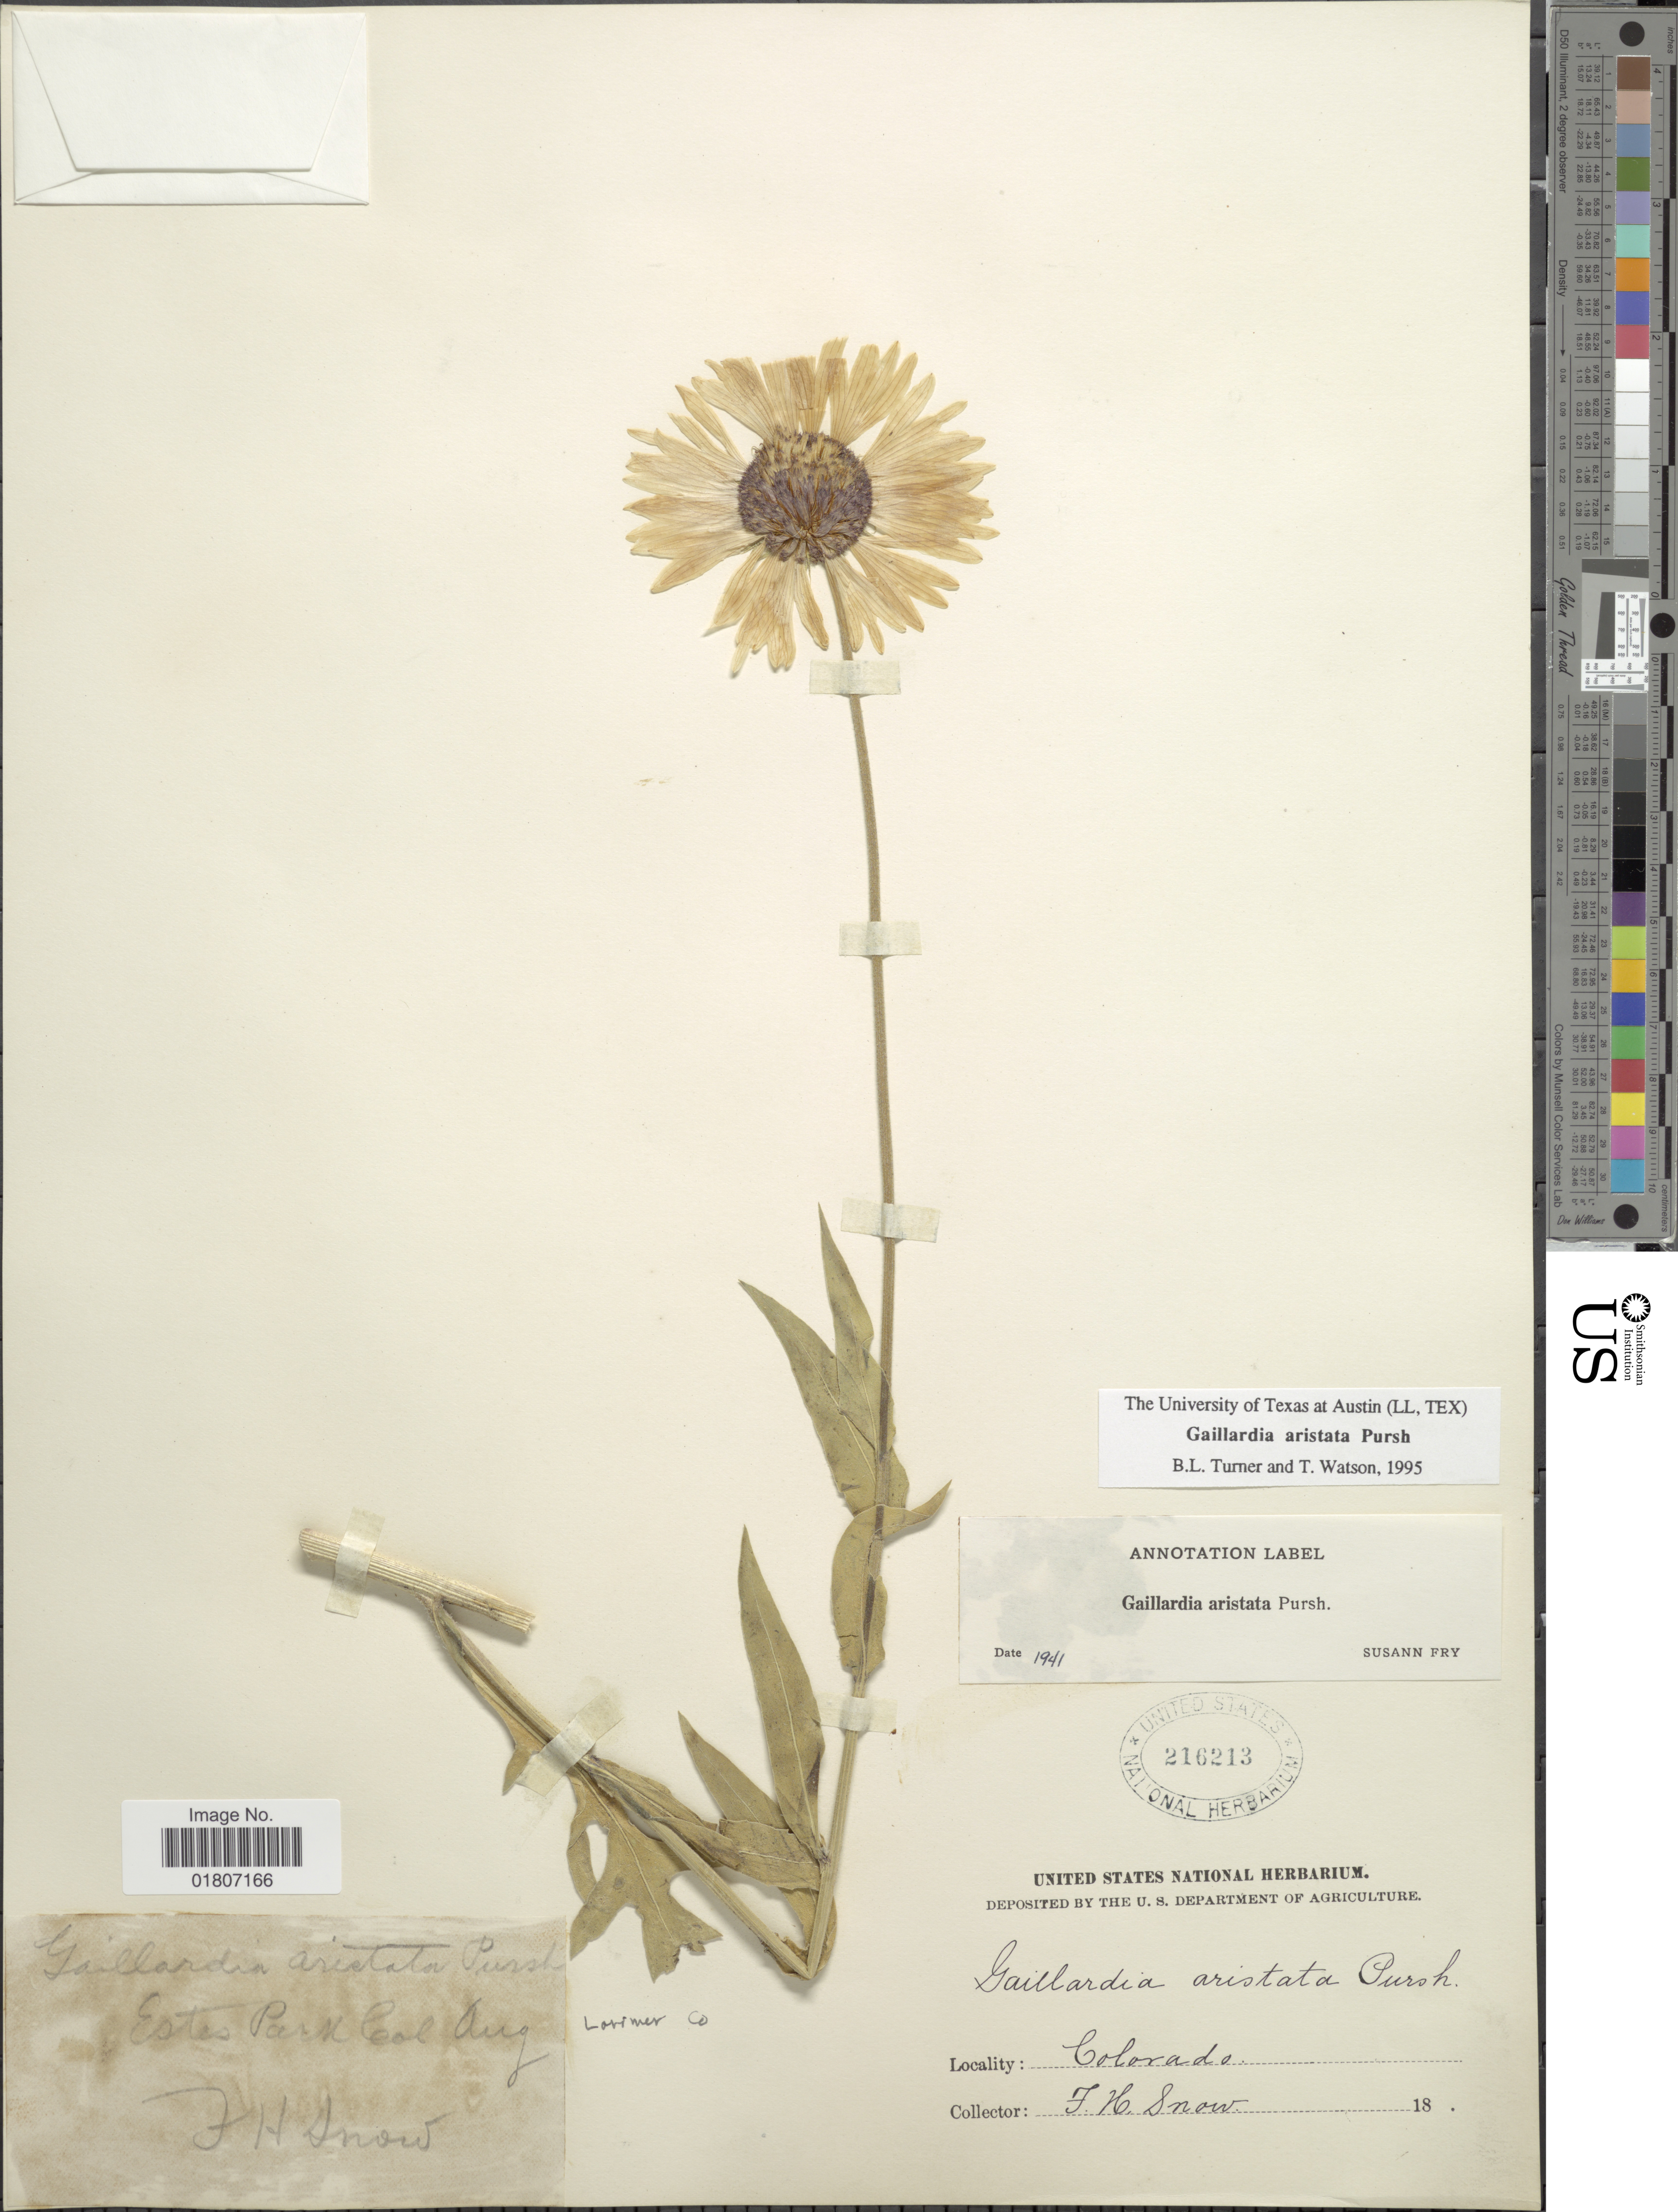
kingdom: Plantae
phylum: Tracheophyta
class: Magnoliopsida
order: Asterales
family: Asteraceae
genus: Gaillardia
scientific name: Gaillardia aristata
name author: Pursh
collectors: F. H. Snow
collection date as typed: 18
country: United States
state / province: Colorado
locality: Estes Park. Larimer Co.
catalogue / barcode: US 216213